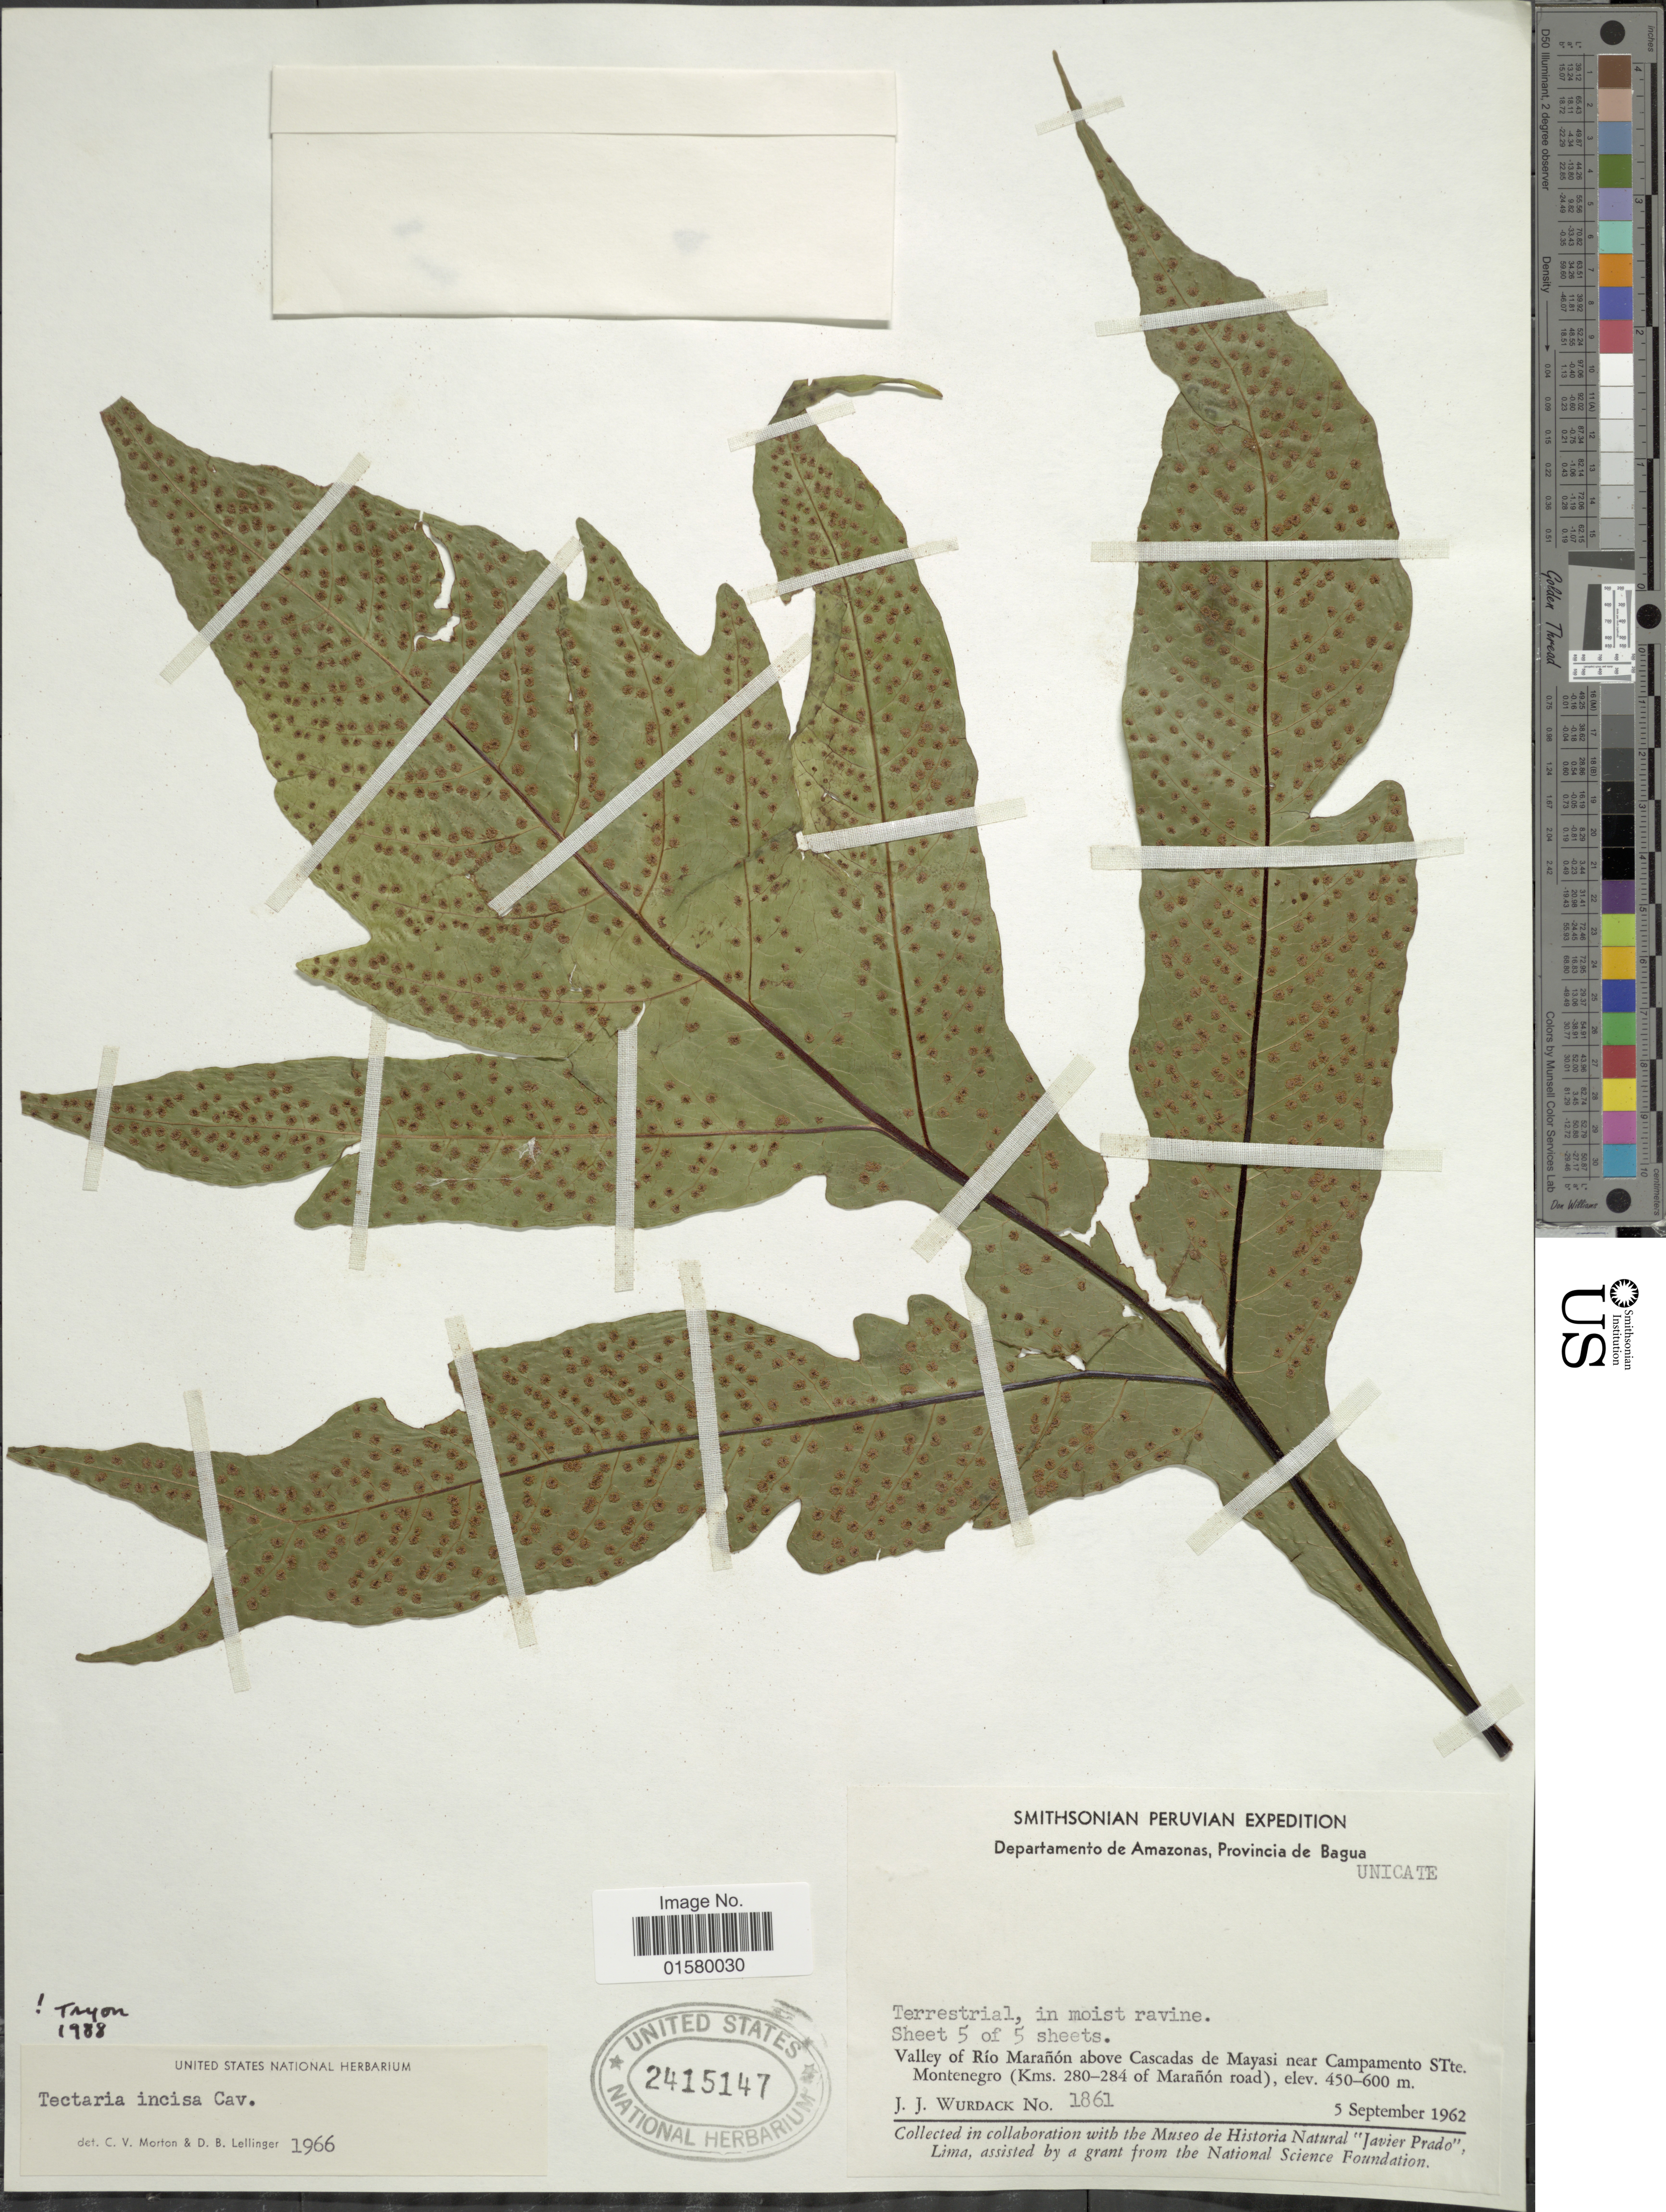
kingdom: Plantae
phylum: Tracheophyta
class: Polypodiopsida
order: Polypodiales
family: Tectariaceae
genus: Tectaria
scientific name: Tectaria sp.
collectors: J. J. Wurdack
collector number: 1861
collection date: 1962-09-05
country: Peru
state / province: Amazonas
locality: Departamento de Amazonas, Provincia de Bagua, Valley of Rio Maranono above Cascades de Mayasi near Campamento STte, Montenegro (kms. 280-284 of Maranon road)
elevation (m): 450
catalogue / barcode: US 2415147